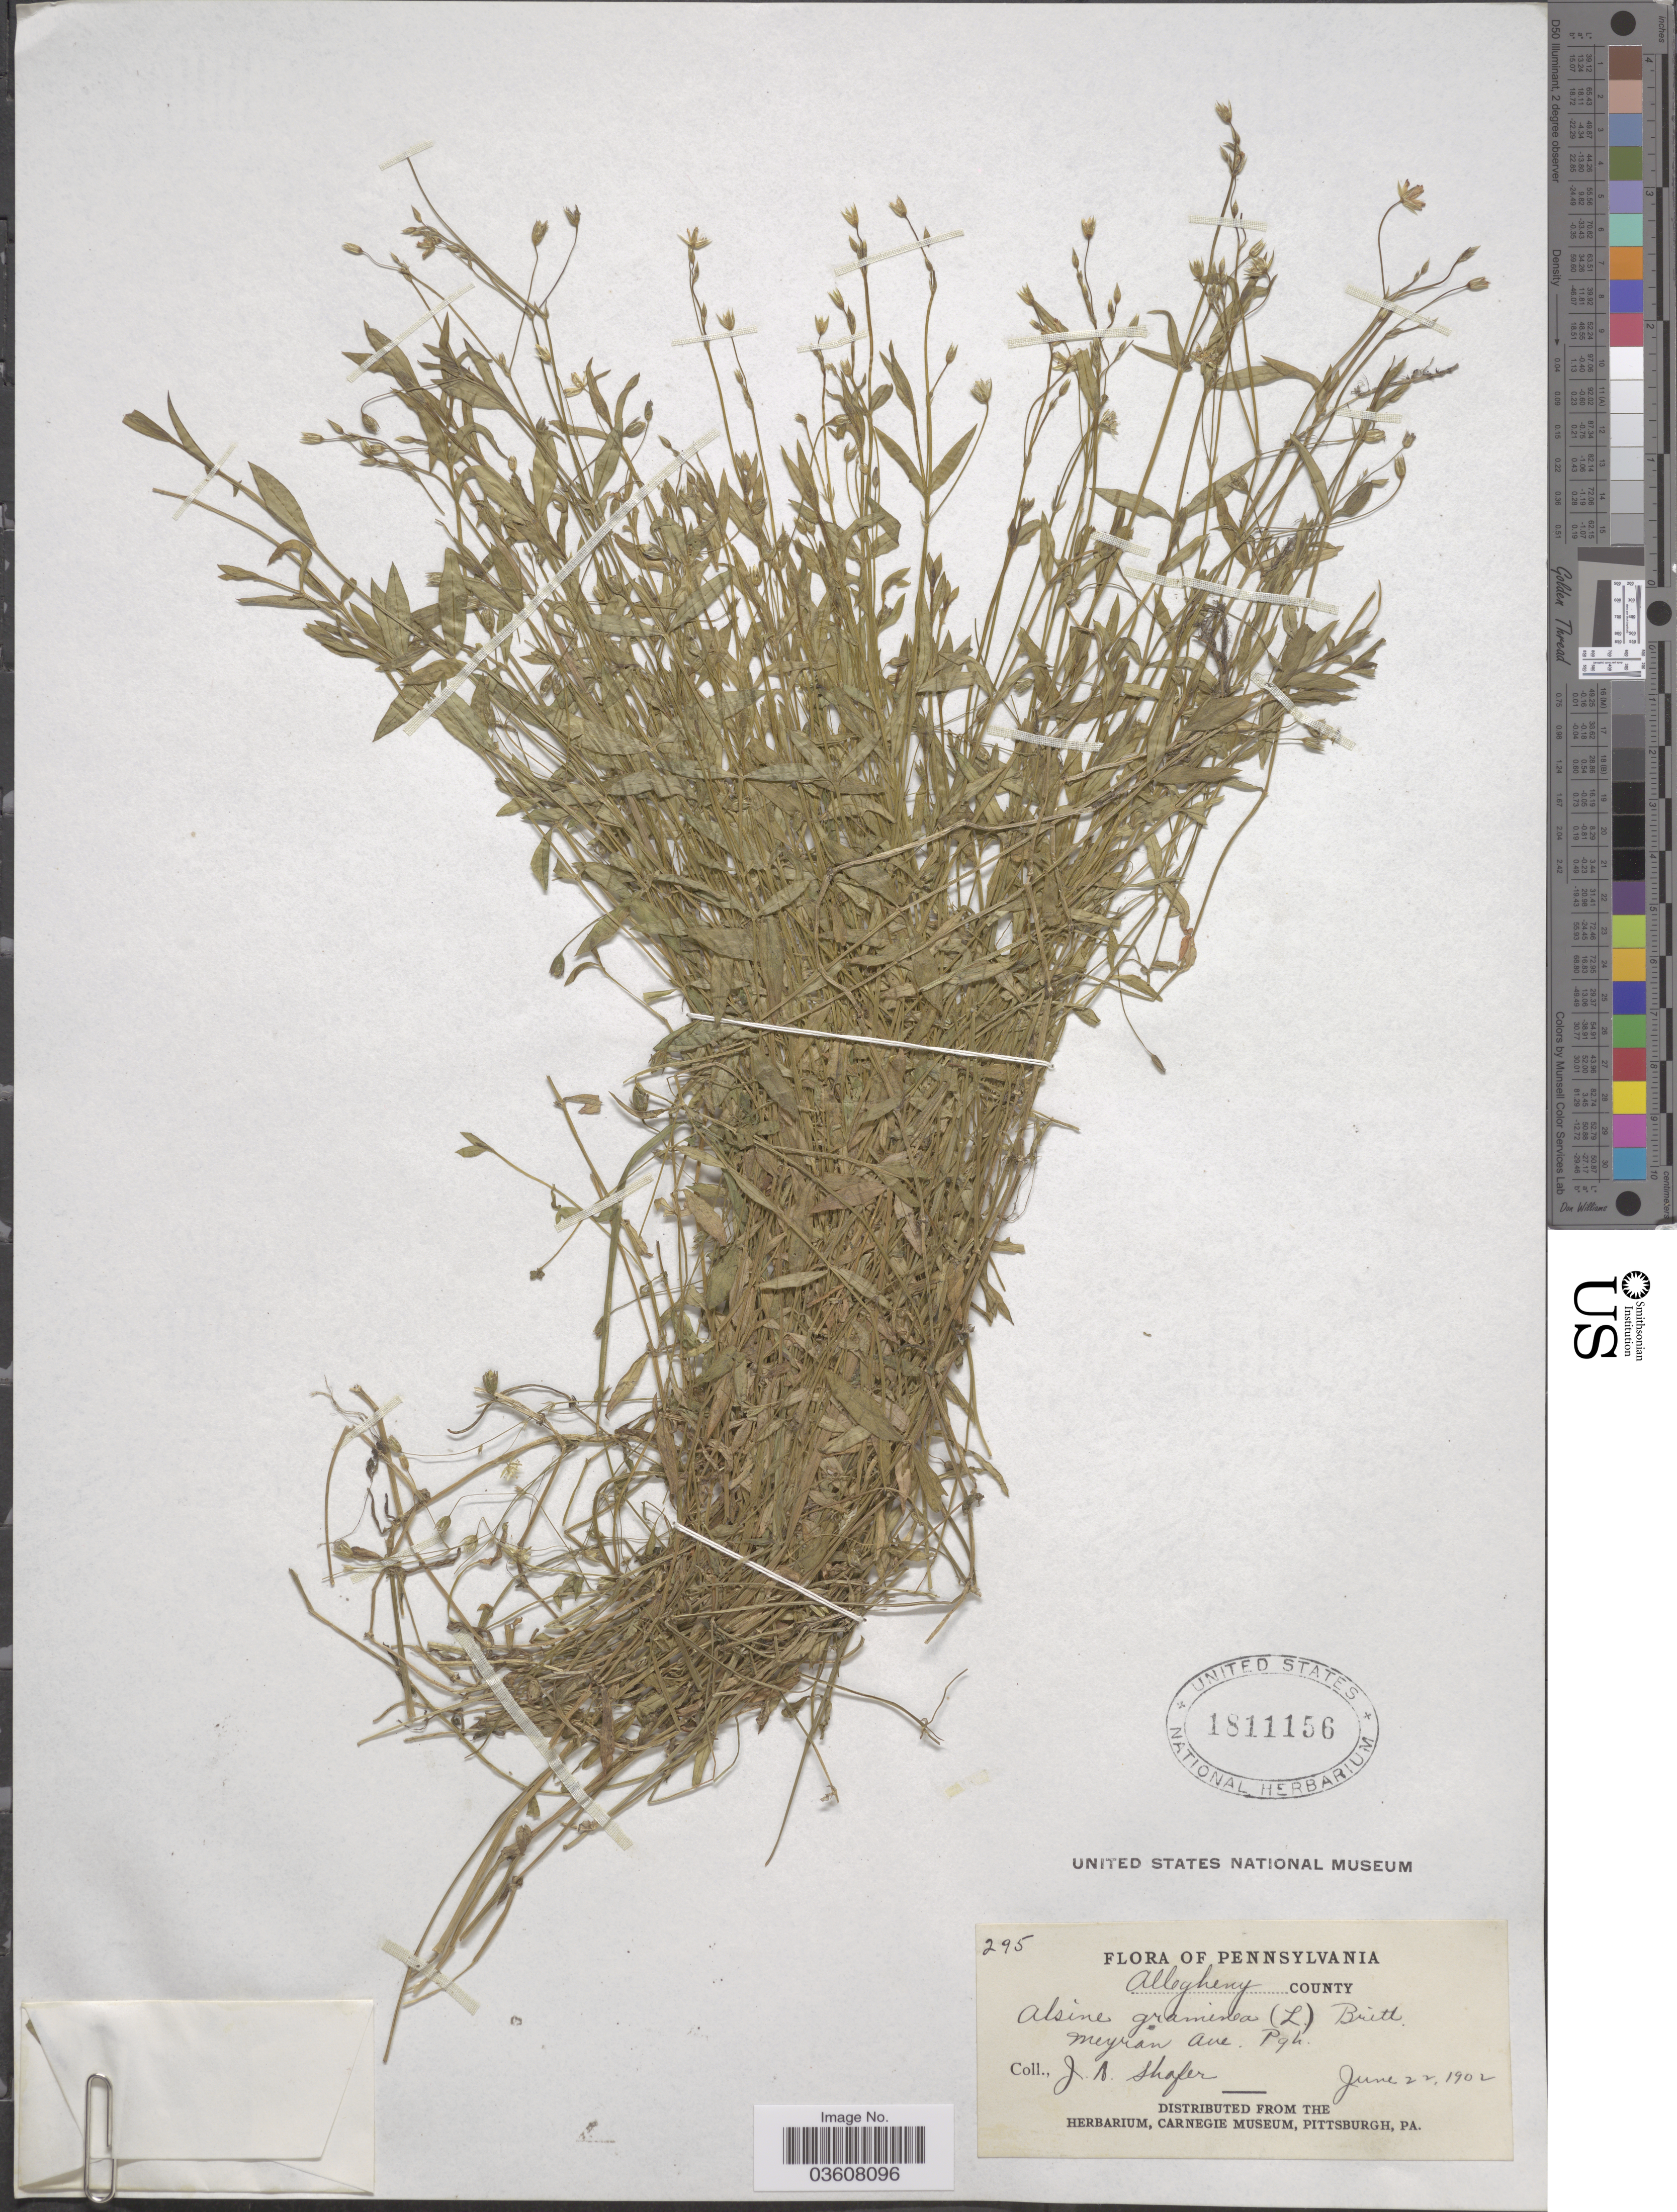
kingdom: Plantae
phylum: Tracheophyta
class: Magnoliopsida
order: Caryophyllales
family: Caryophyllaceae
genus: Stellaria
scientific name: Stellaria graminea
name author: L.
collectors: J. A. Shafer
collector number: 295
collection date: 1902-06-22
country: United States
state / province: Pennsylvania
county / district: Allegheny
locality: Allegheny County. Meyran Ave. Pgh. (Pittsburgh)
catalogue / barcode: US 1811156